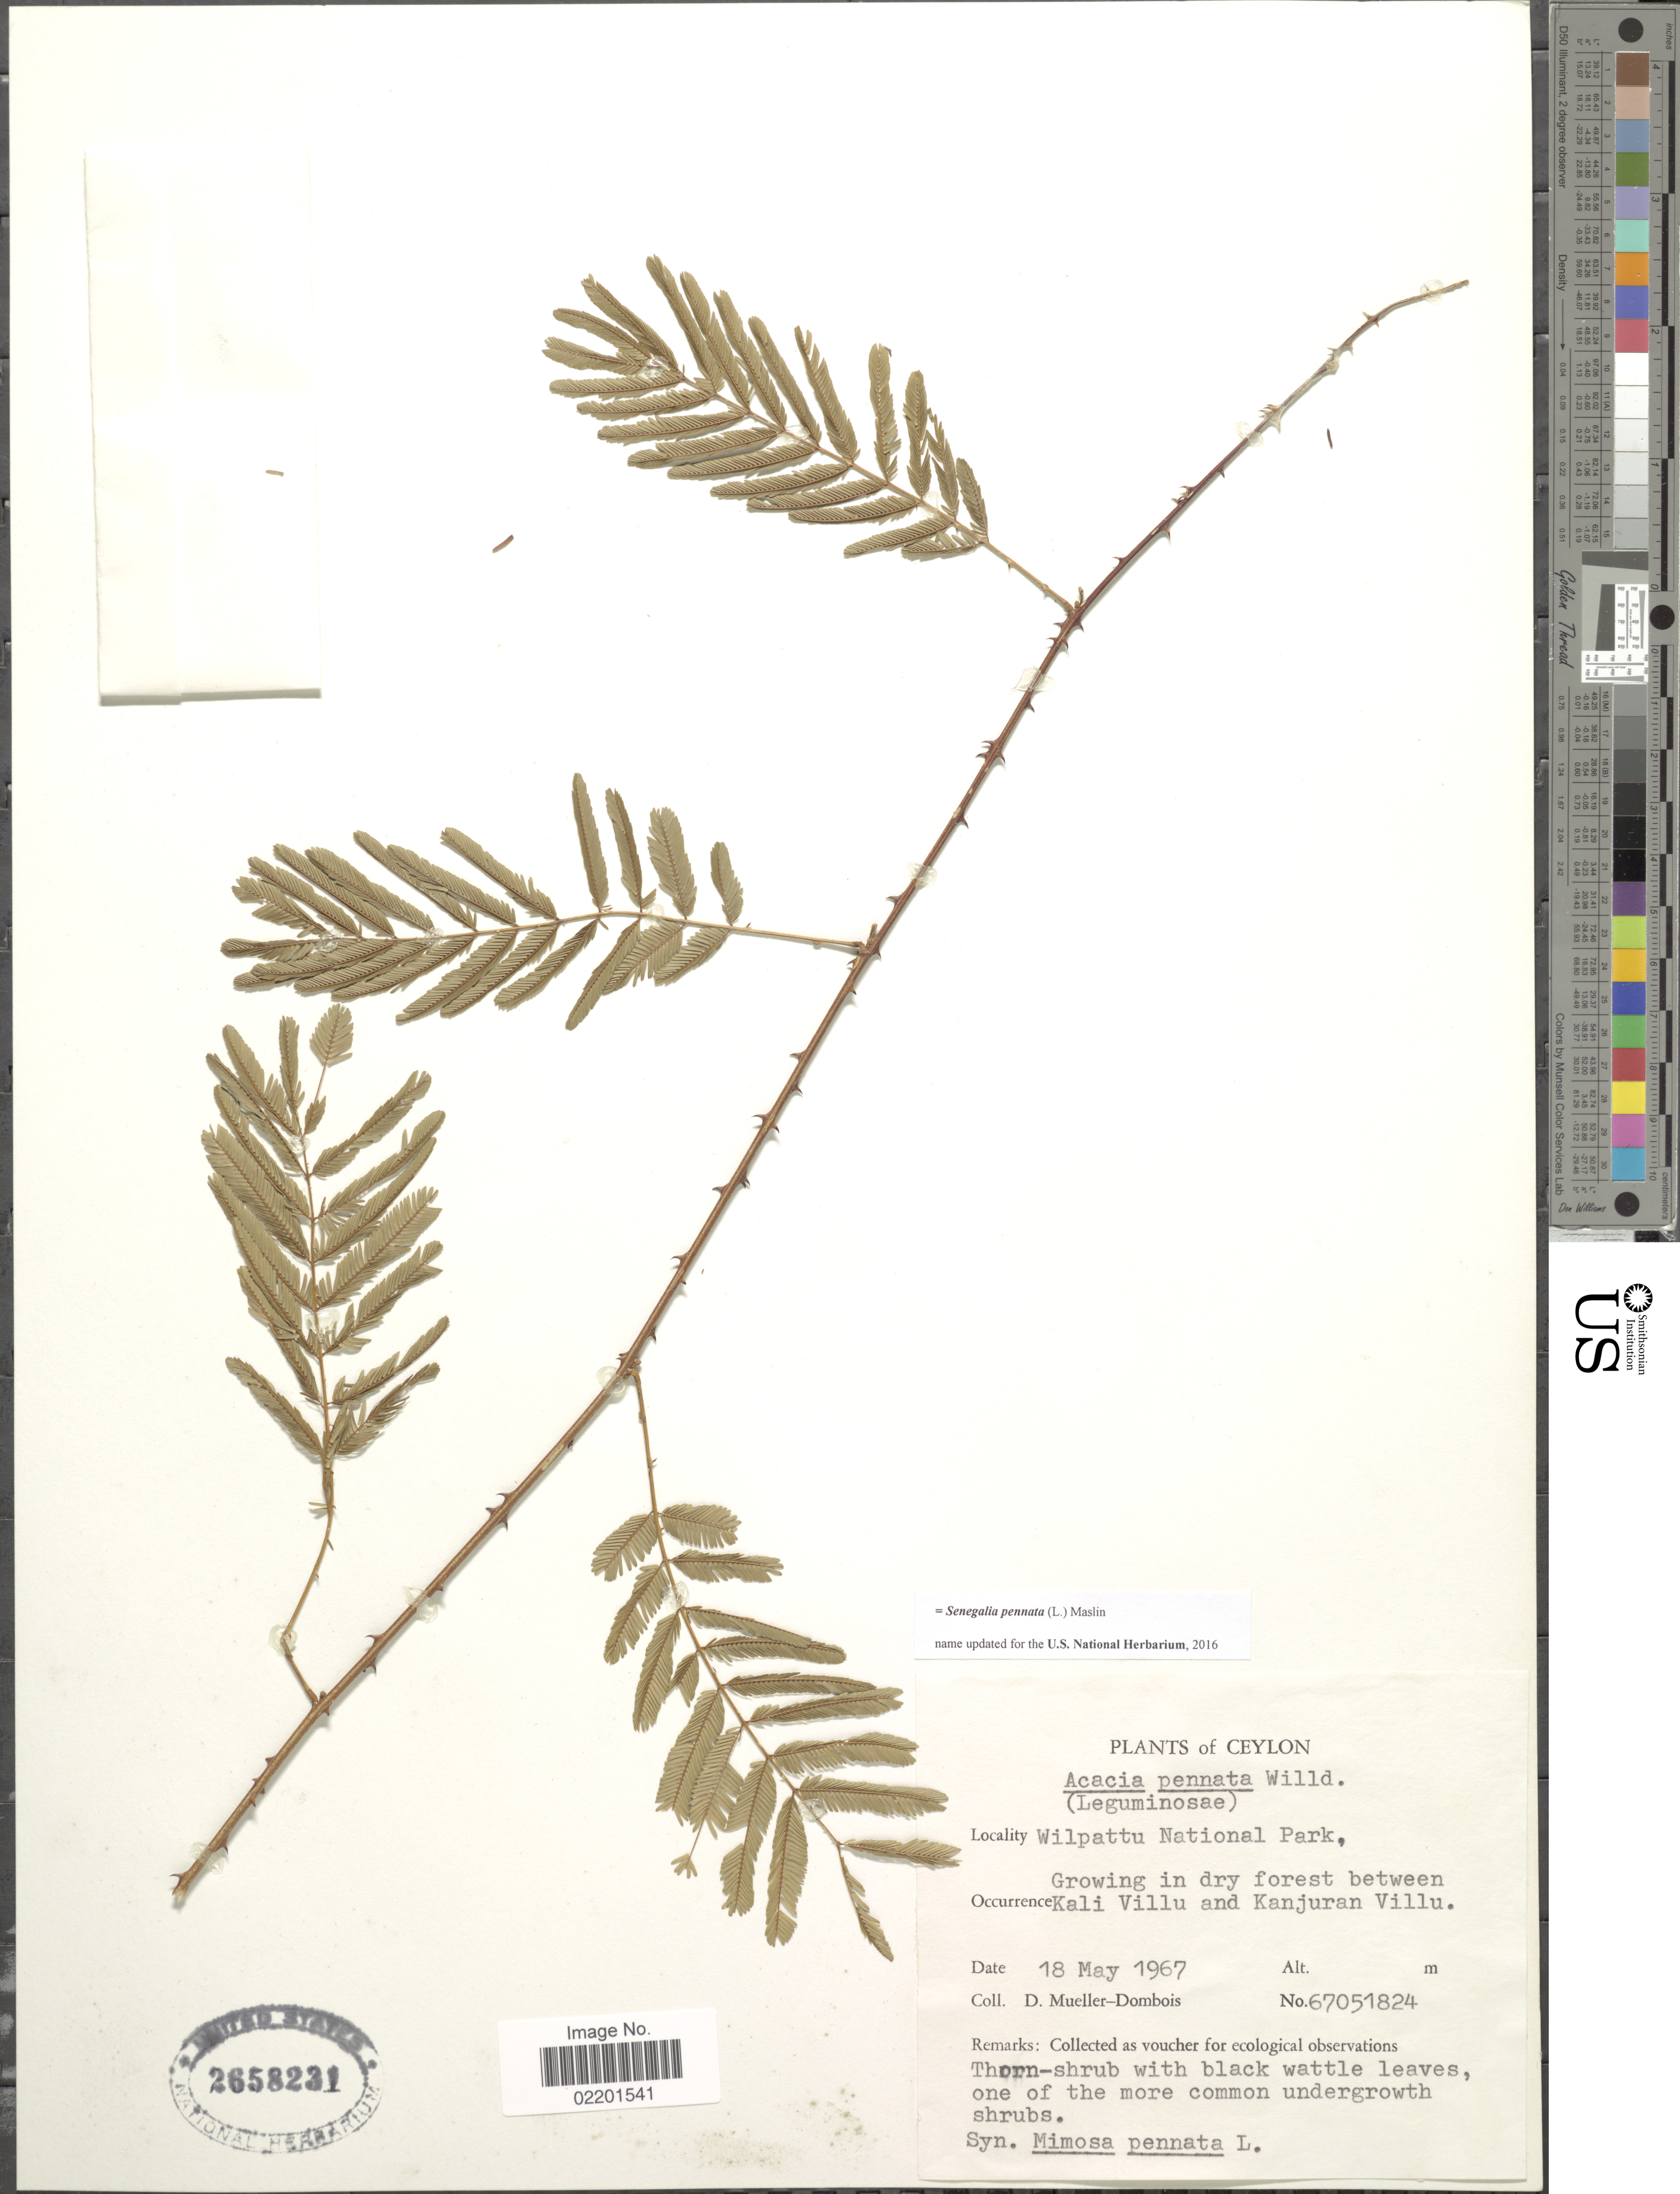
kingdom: Plantae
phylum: Tracheophyta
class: Magnoliopsida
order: Fabales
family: Fabaceae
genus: Senegalia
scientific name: Senegalia pennata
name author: (L.) Maslin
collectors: D. Mueller-Dombois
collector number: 67051824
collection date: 1967-05-18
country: Sri Lanka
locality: Ceylon, Wilpattu National Park. Growin g in dry forest between Kali Villu and Kajuran Villu.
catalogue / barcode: US 2658231